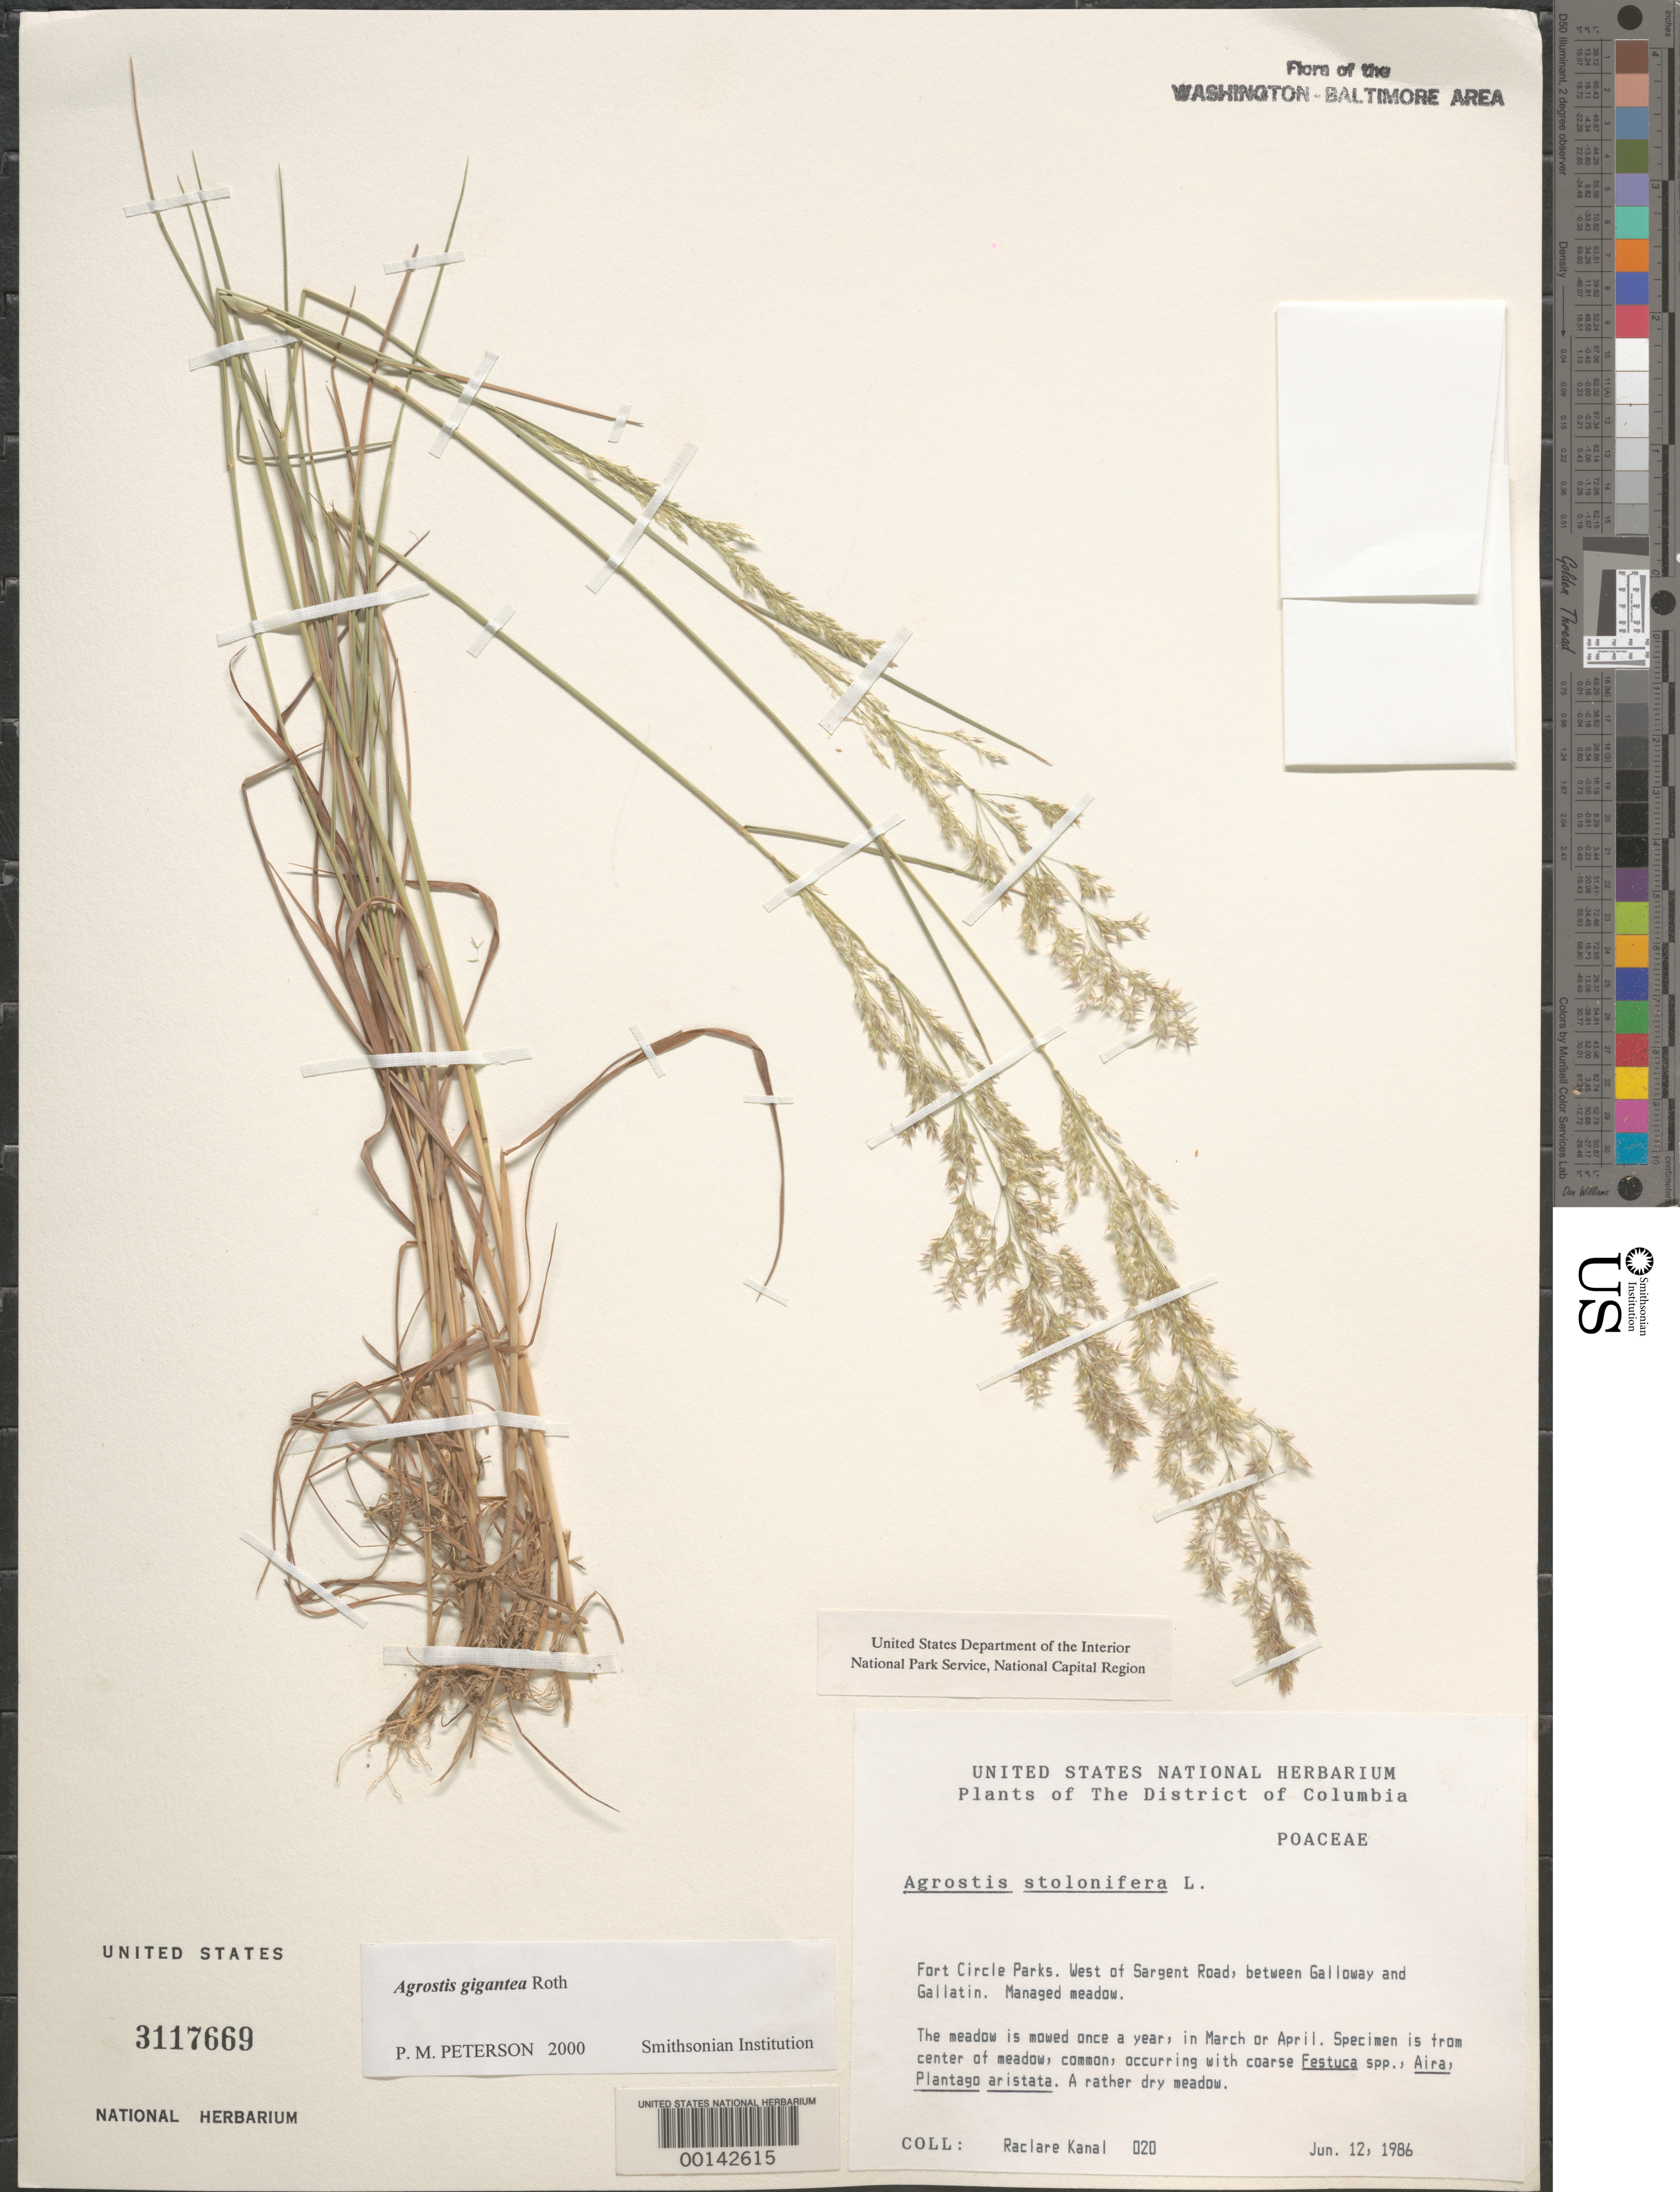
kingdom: Plantae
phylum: Tracheophyta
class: Liliopsida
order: Poales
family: Poaceae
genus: Agrostis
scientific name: Agrostis gigantea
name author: Roth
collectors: R. Kanal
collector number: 020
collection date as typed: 12 Jun 1986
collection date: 1986-06-12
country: United States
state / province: District of Columbia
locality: Fort Circle Parks. West of Sargent road, between Galloway and Gallatin. Fort Circle Parks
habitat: Managed meadow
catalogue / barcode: US 3117669